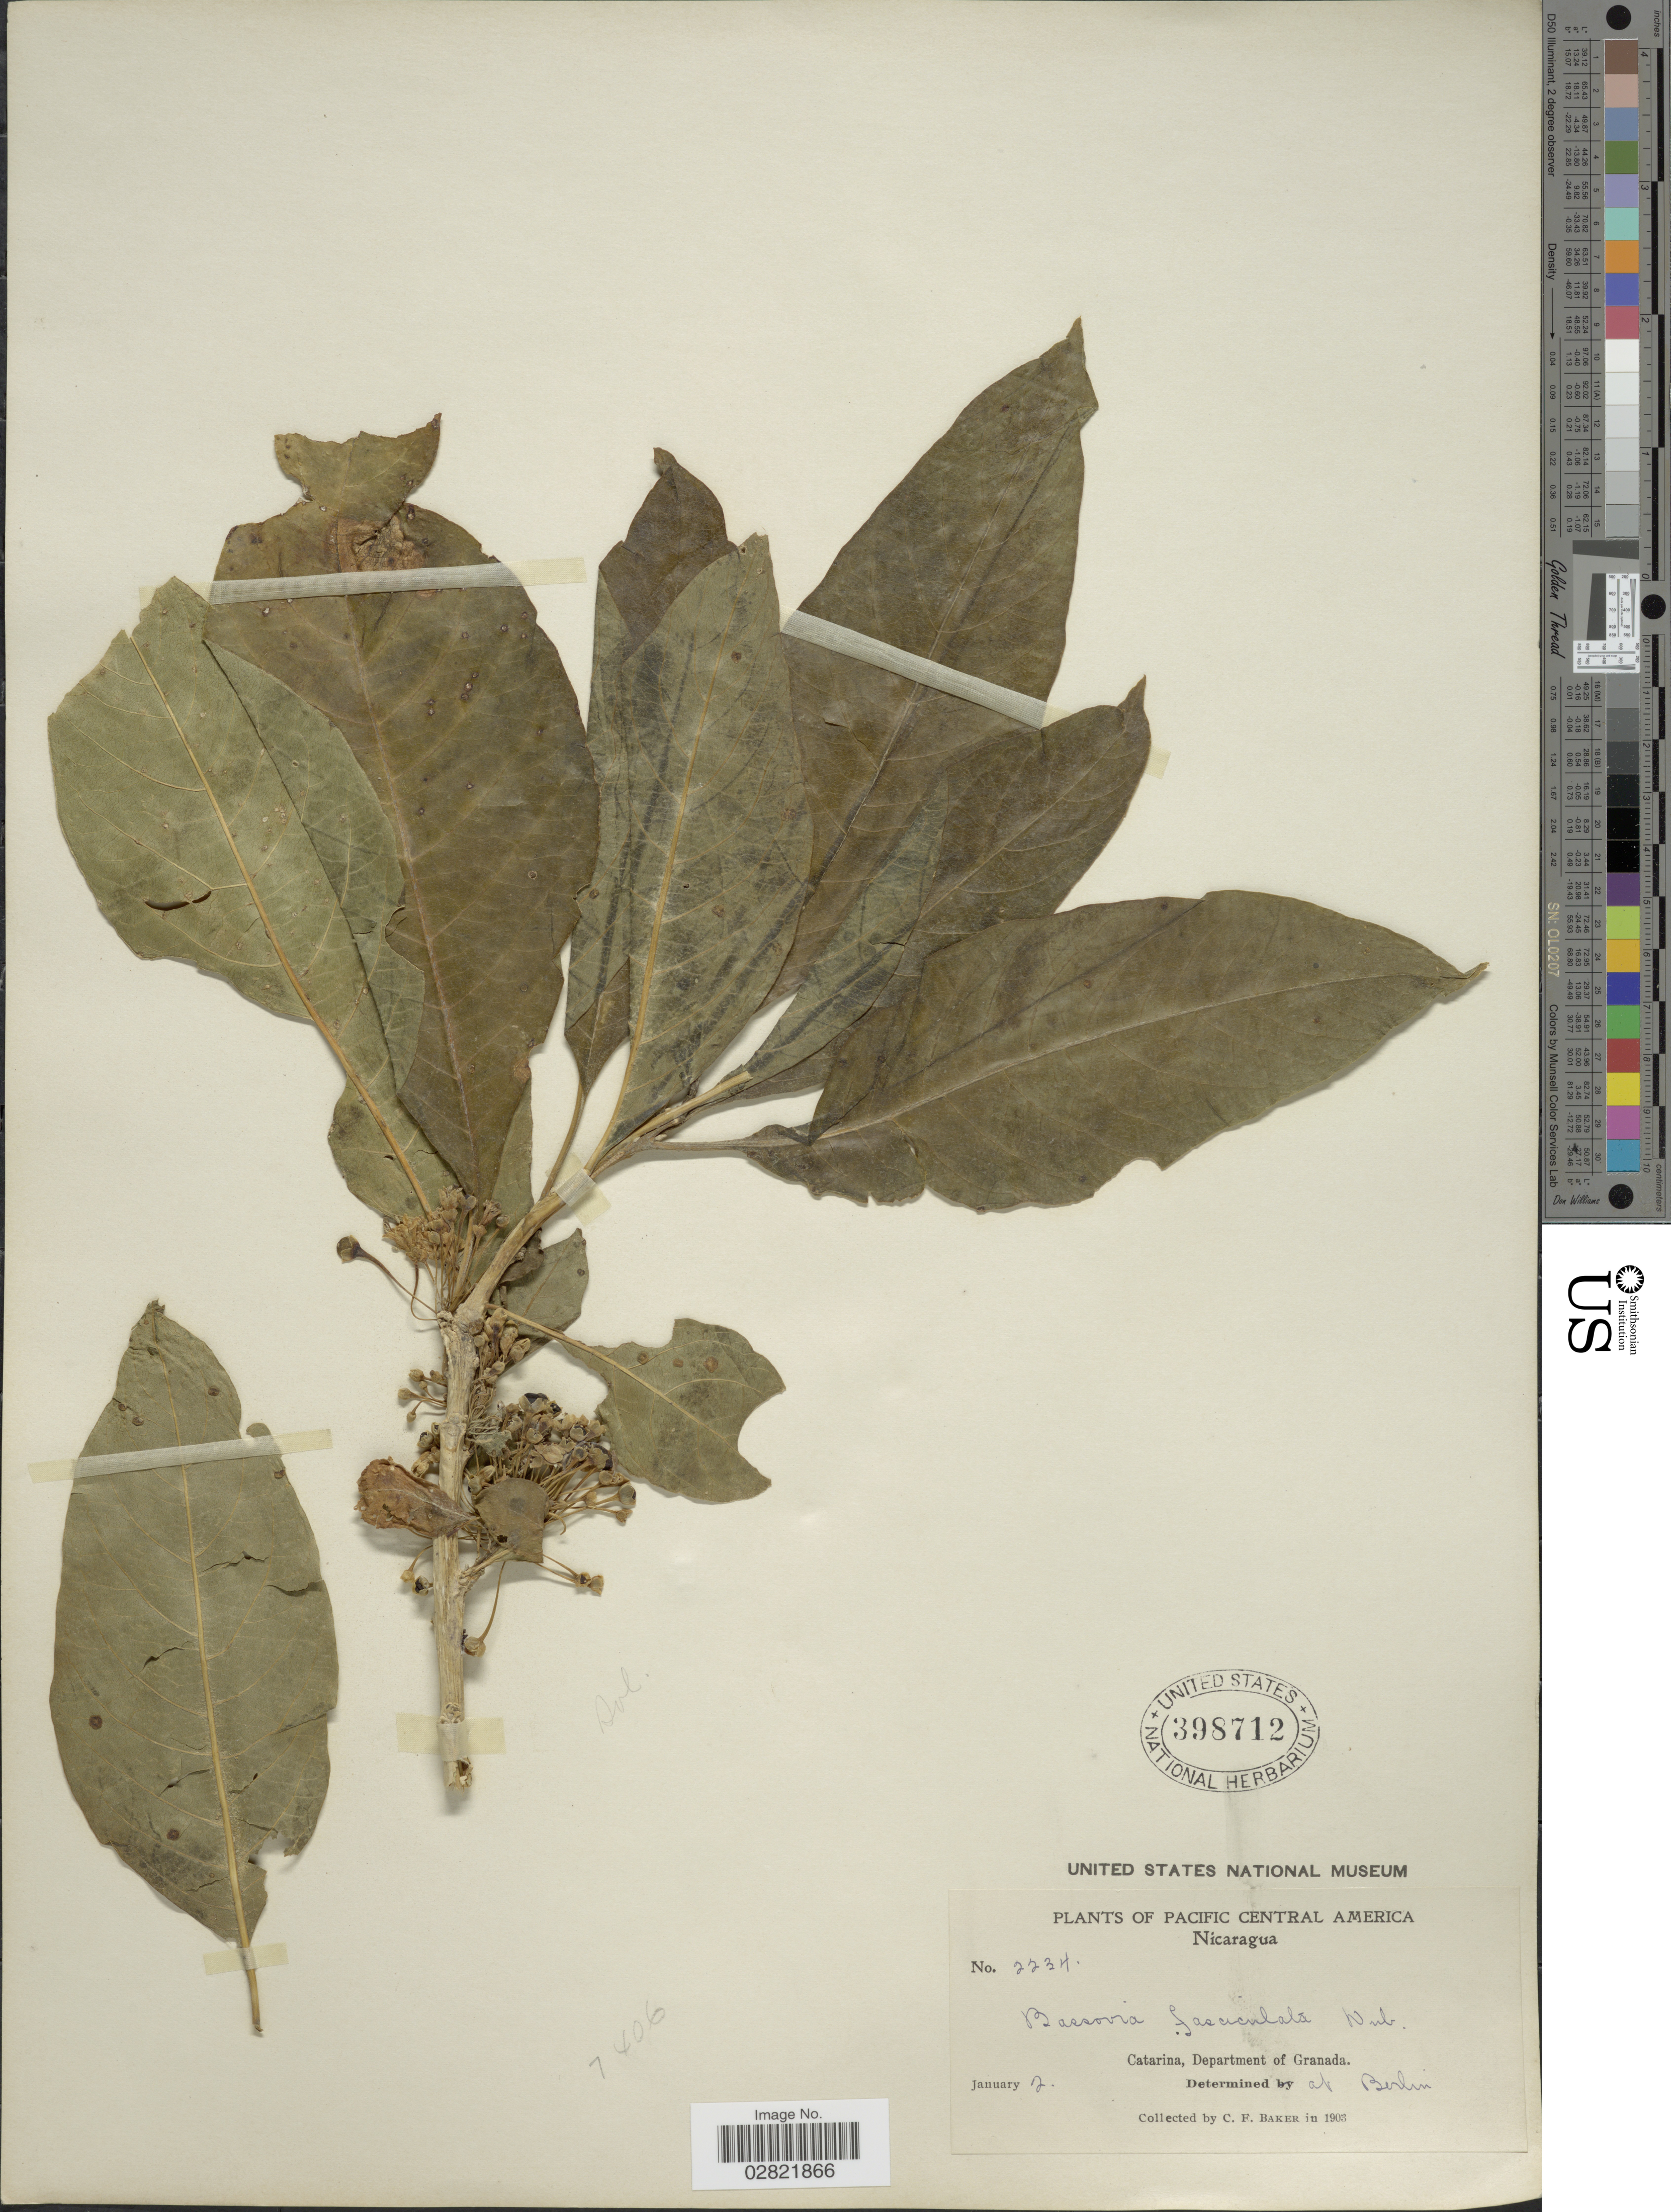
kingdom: Plantae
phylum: Tracheophyta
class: Magnoliopsida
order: Solanales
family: Solanaceae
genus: Acnistus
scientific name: Acnistus arborescens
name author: (L.) Schltdl.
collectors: C. F. Baker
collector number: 2234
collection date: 1903-01-02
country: Nicaragua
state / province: Granada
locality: Pacific Central America, Catarina, Department of Granada.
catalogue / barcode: US 398712